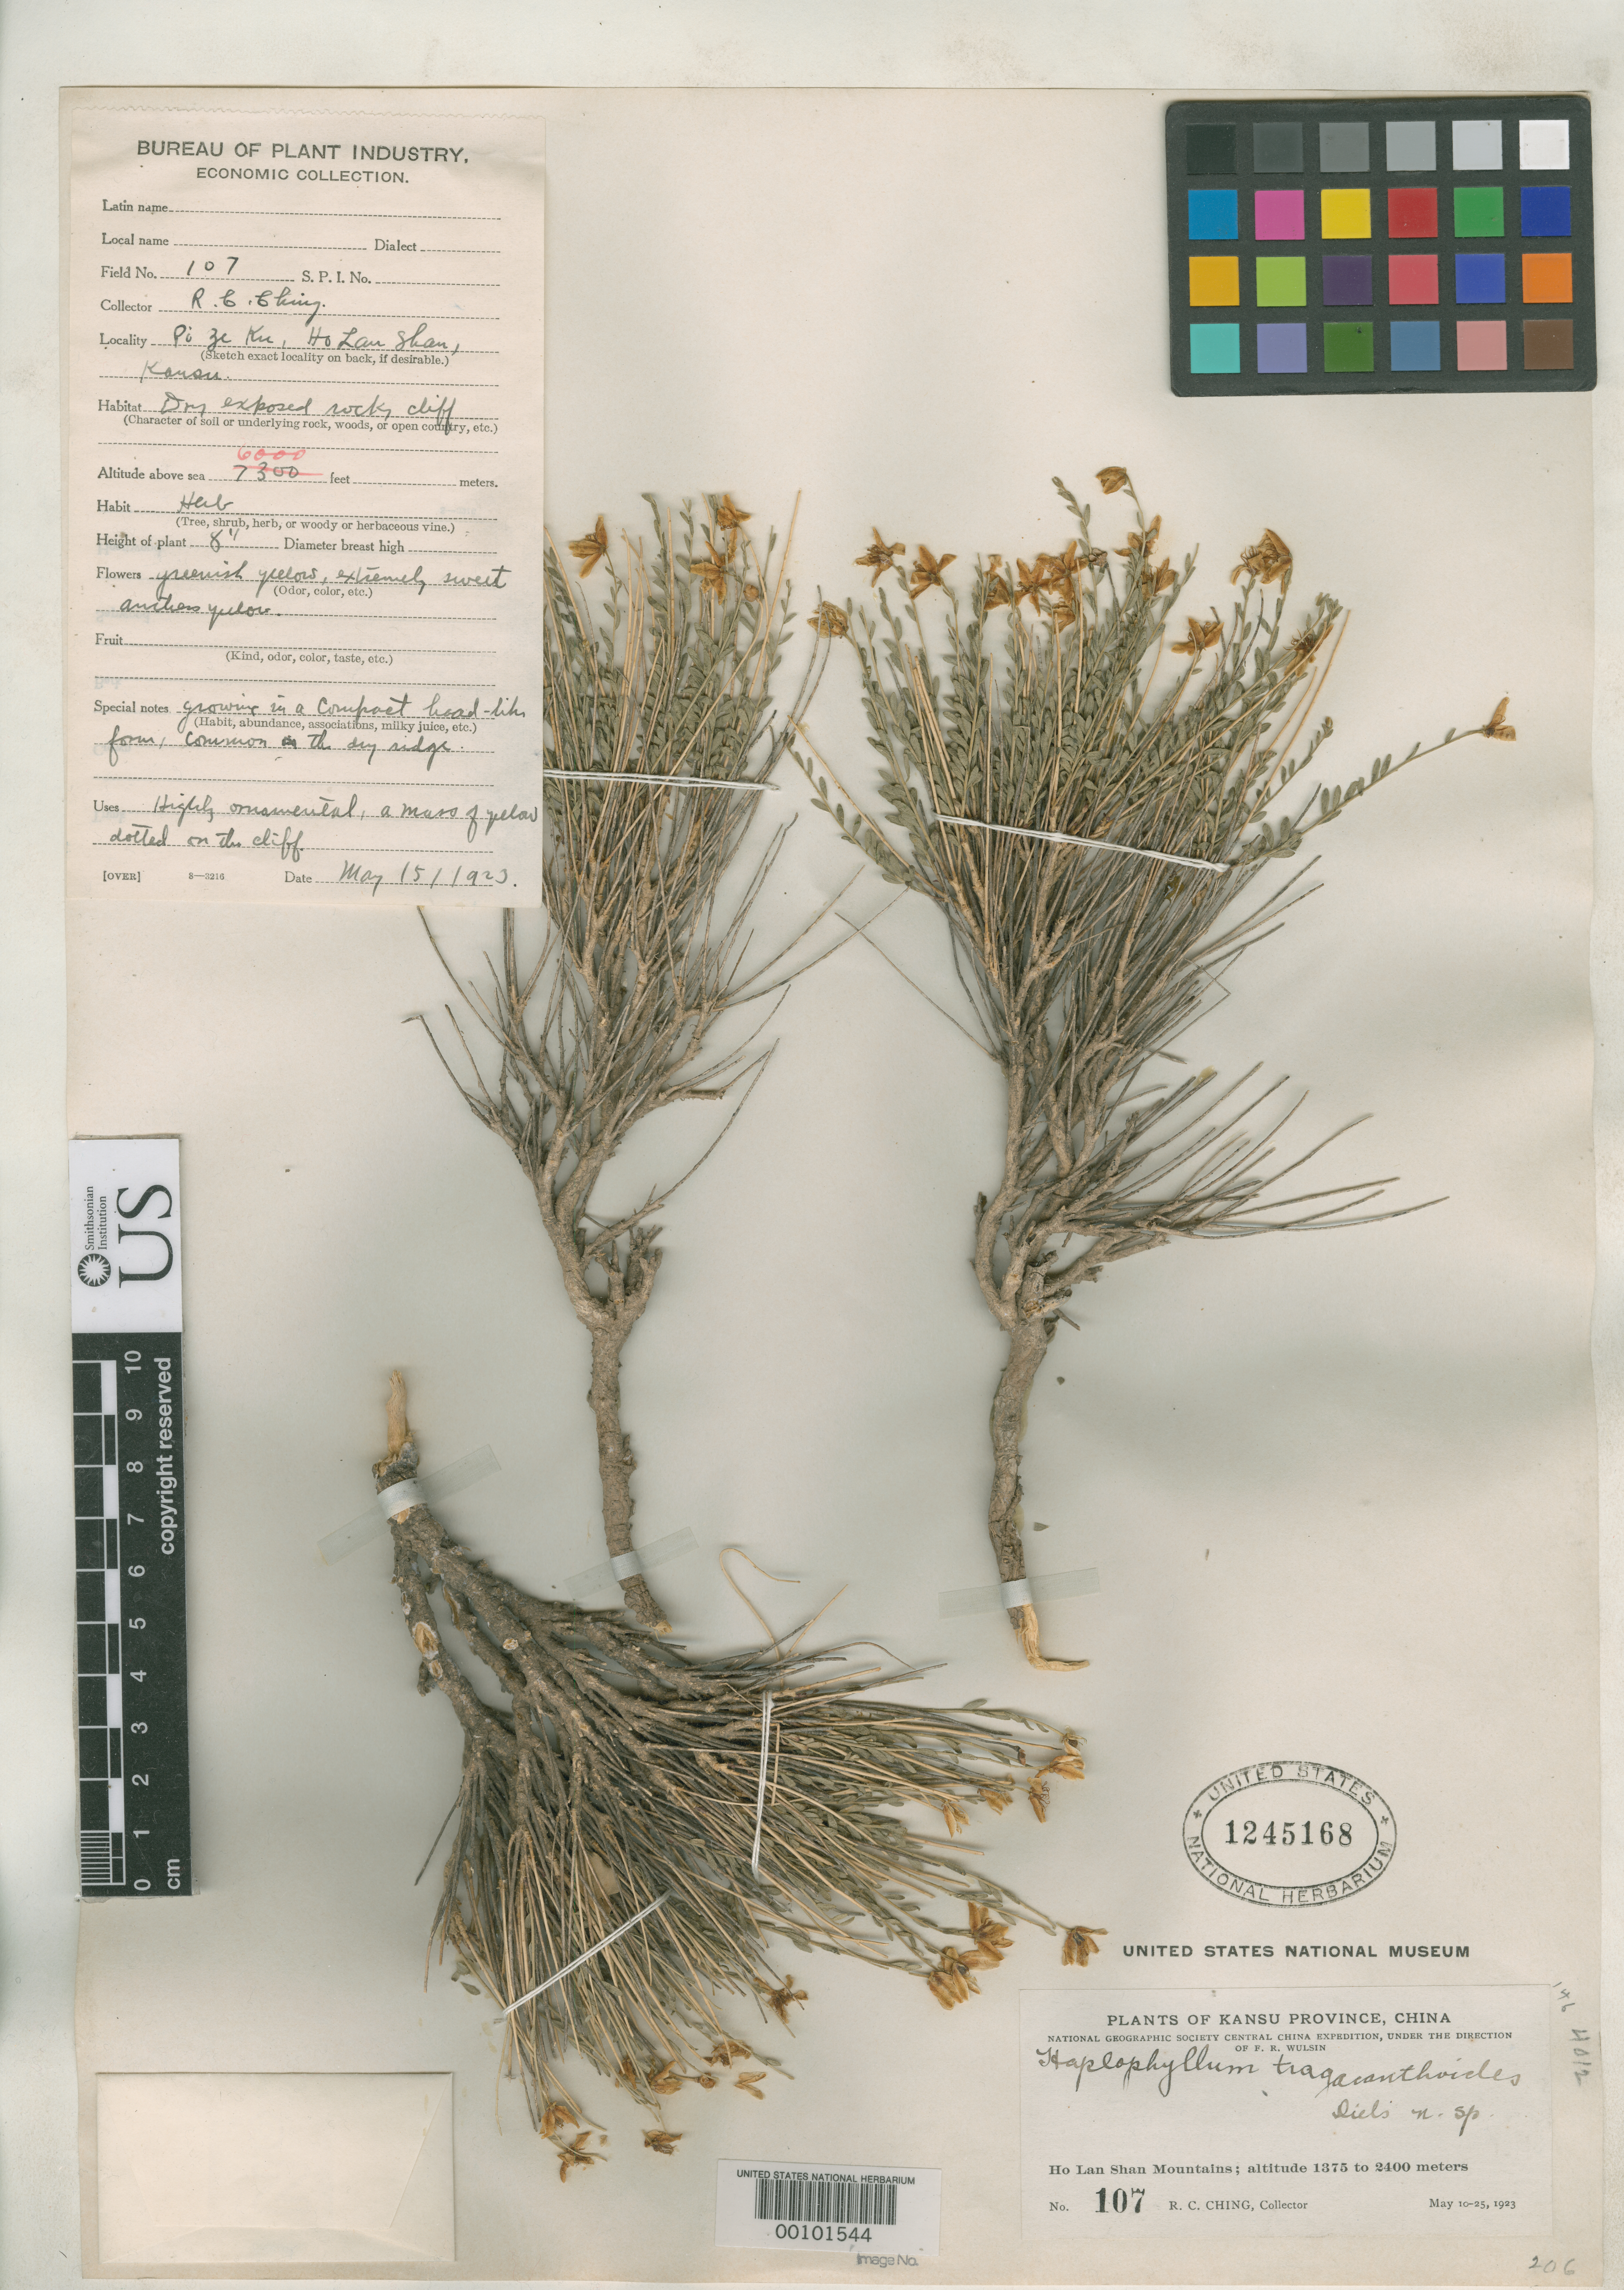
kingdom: Plantae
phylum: Tracheophyta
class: Magnoliopsida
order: Sapindales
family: Rutaceae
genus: Haplophyllum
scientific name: Haplophyllum tragacanthoides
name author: Diels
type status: Isotype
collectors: R. C. Ching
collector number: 107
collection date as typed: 15 May 1923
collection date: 1923-05-15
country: China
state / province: Gansu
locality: Ho Lan Shan Mountains.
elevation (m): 1375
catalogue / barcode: US 1245168